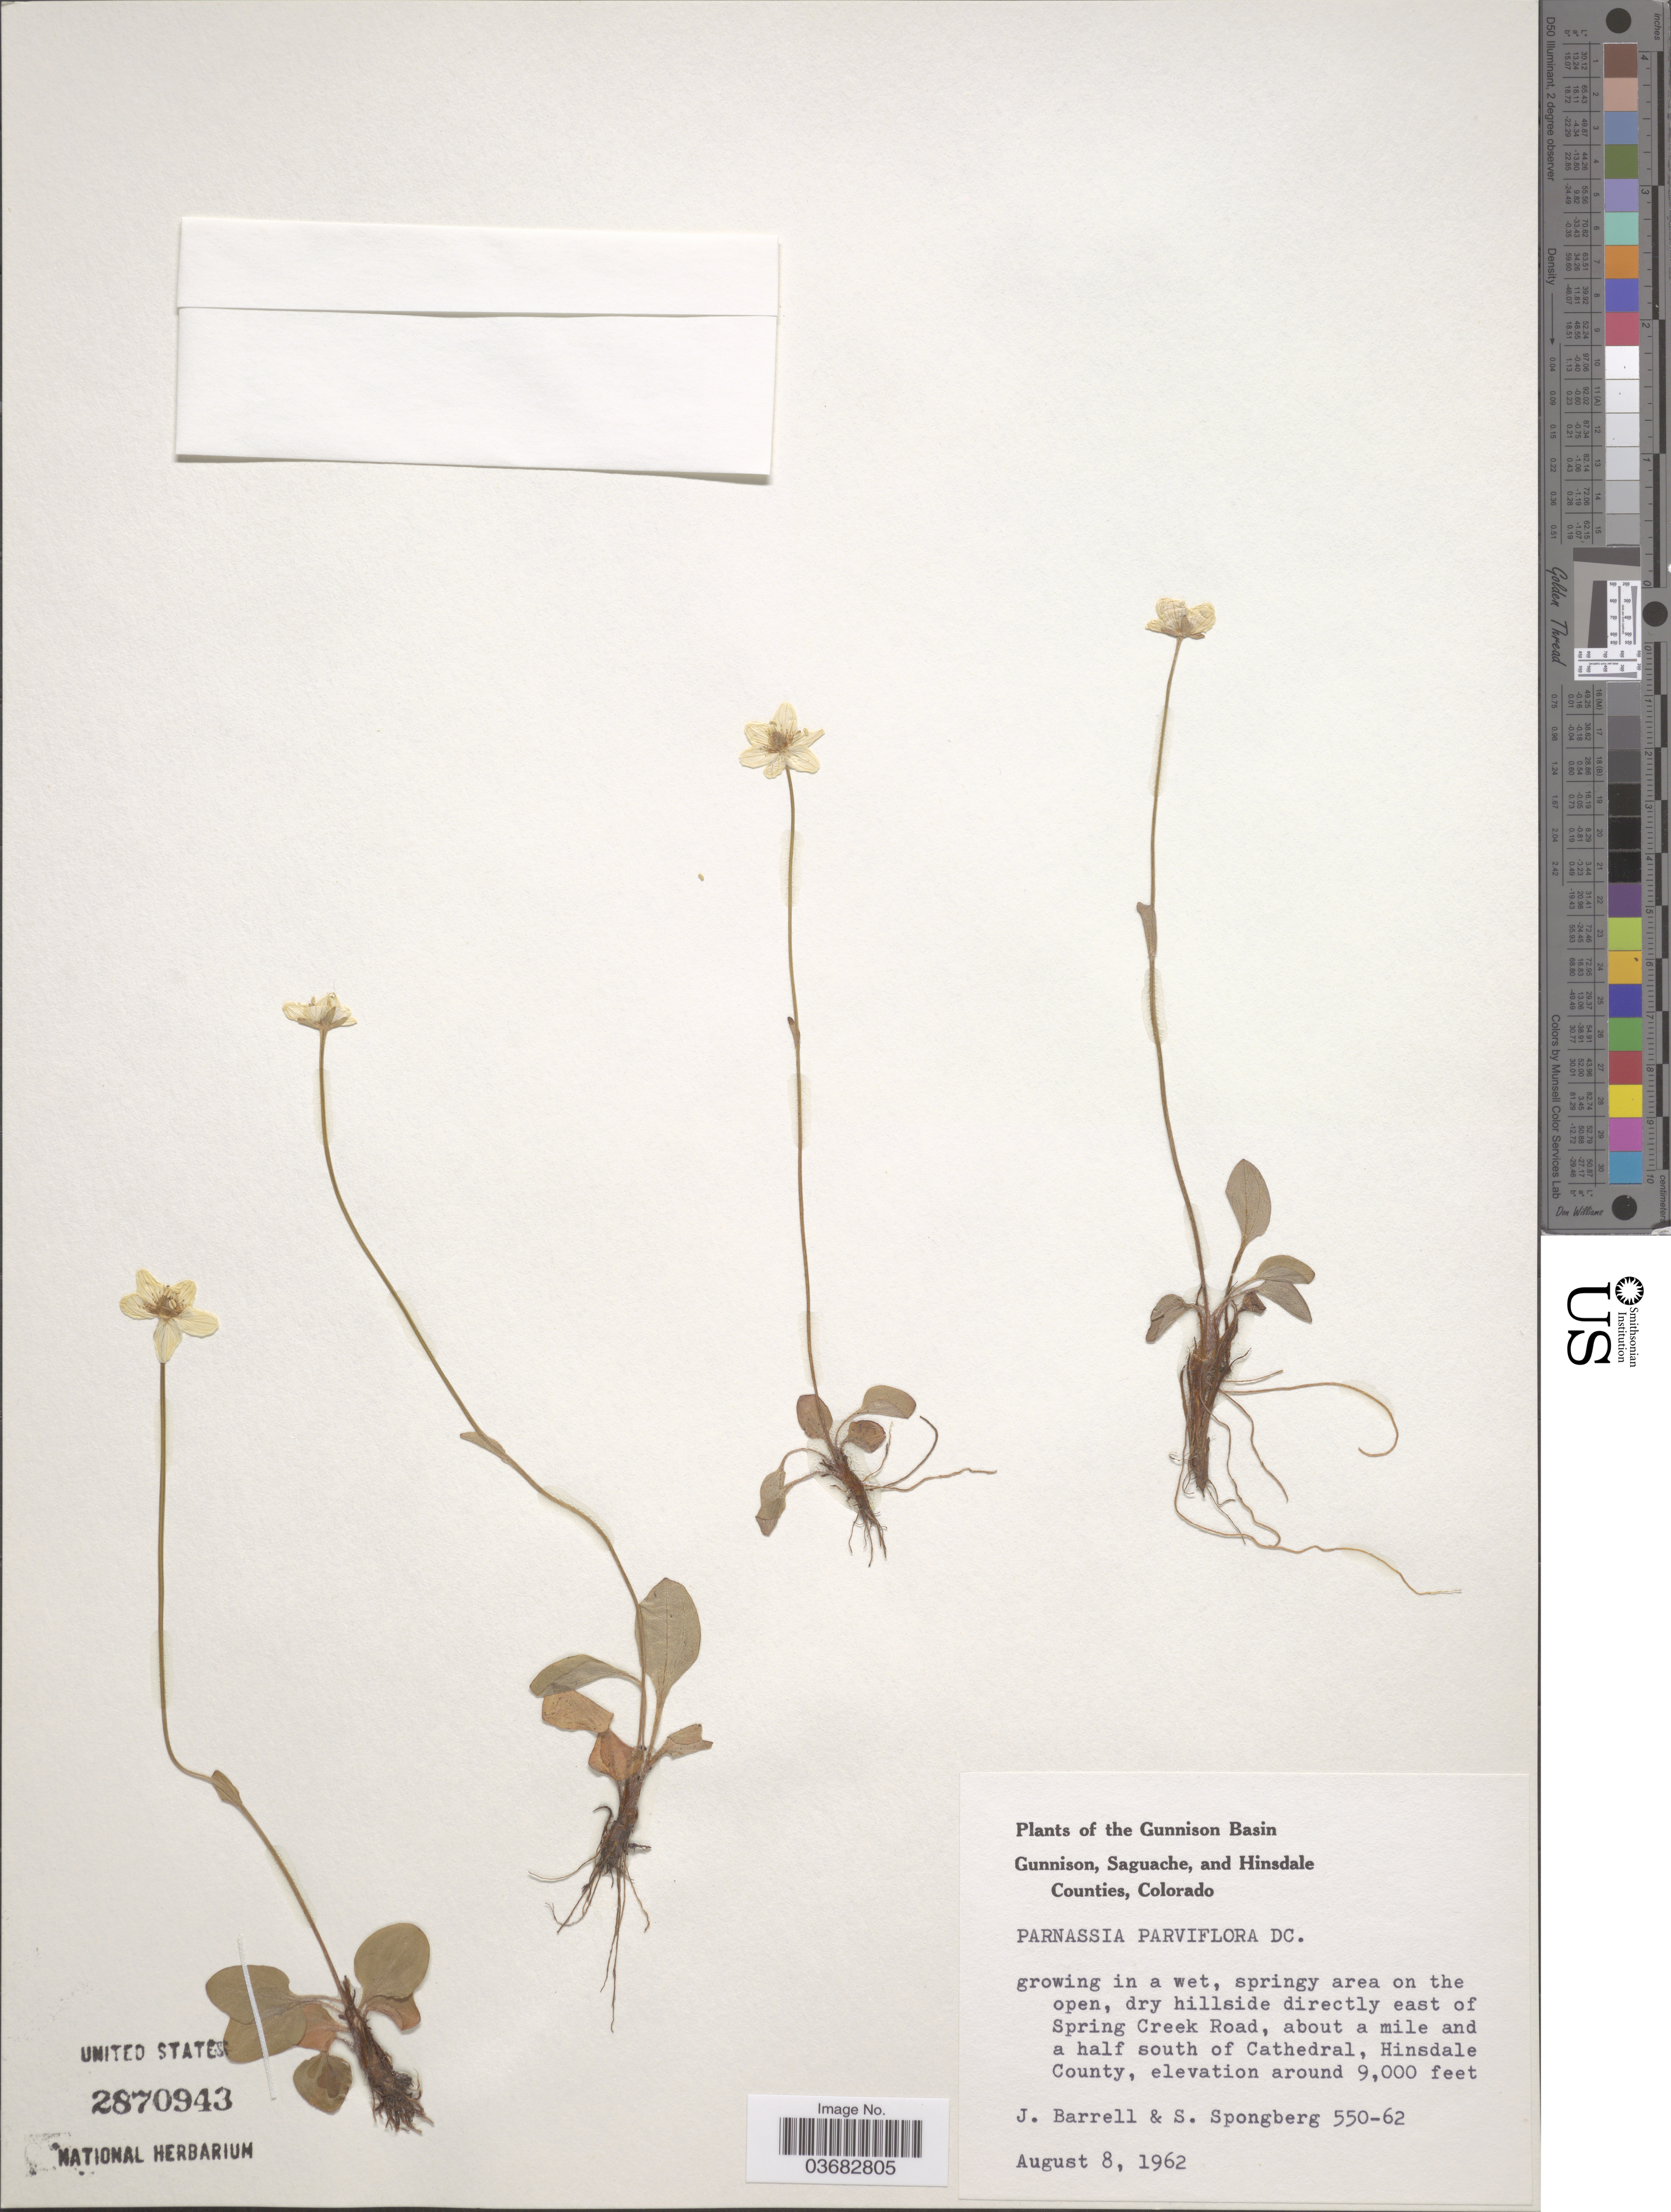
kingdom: Plantae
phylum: Tracheophyta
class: Magnoliopsida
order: Celastrales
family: Parnassiaceae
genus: Parnassia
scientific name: Parnassia parviflora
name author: DC.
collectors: J. Barrell & S. A.Spongberg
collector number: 550-62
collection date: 1962-08-08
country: United States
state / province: Colorado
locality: Gunnison Basin. In a wet, springy area on the open, dry hillside directly east of Spring Creek Road, about a mile and a half south of Cathedral, Hinsdale County.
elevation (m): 2743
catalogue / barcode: US 2870943